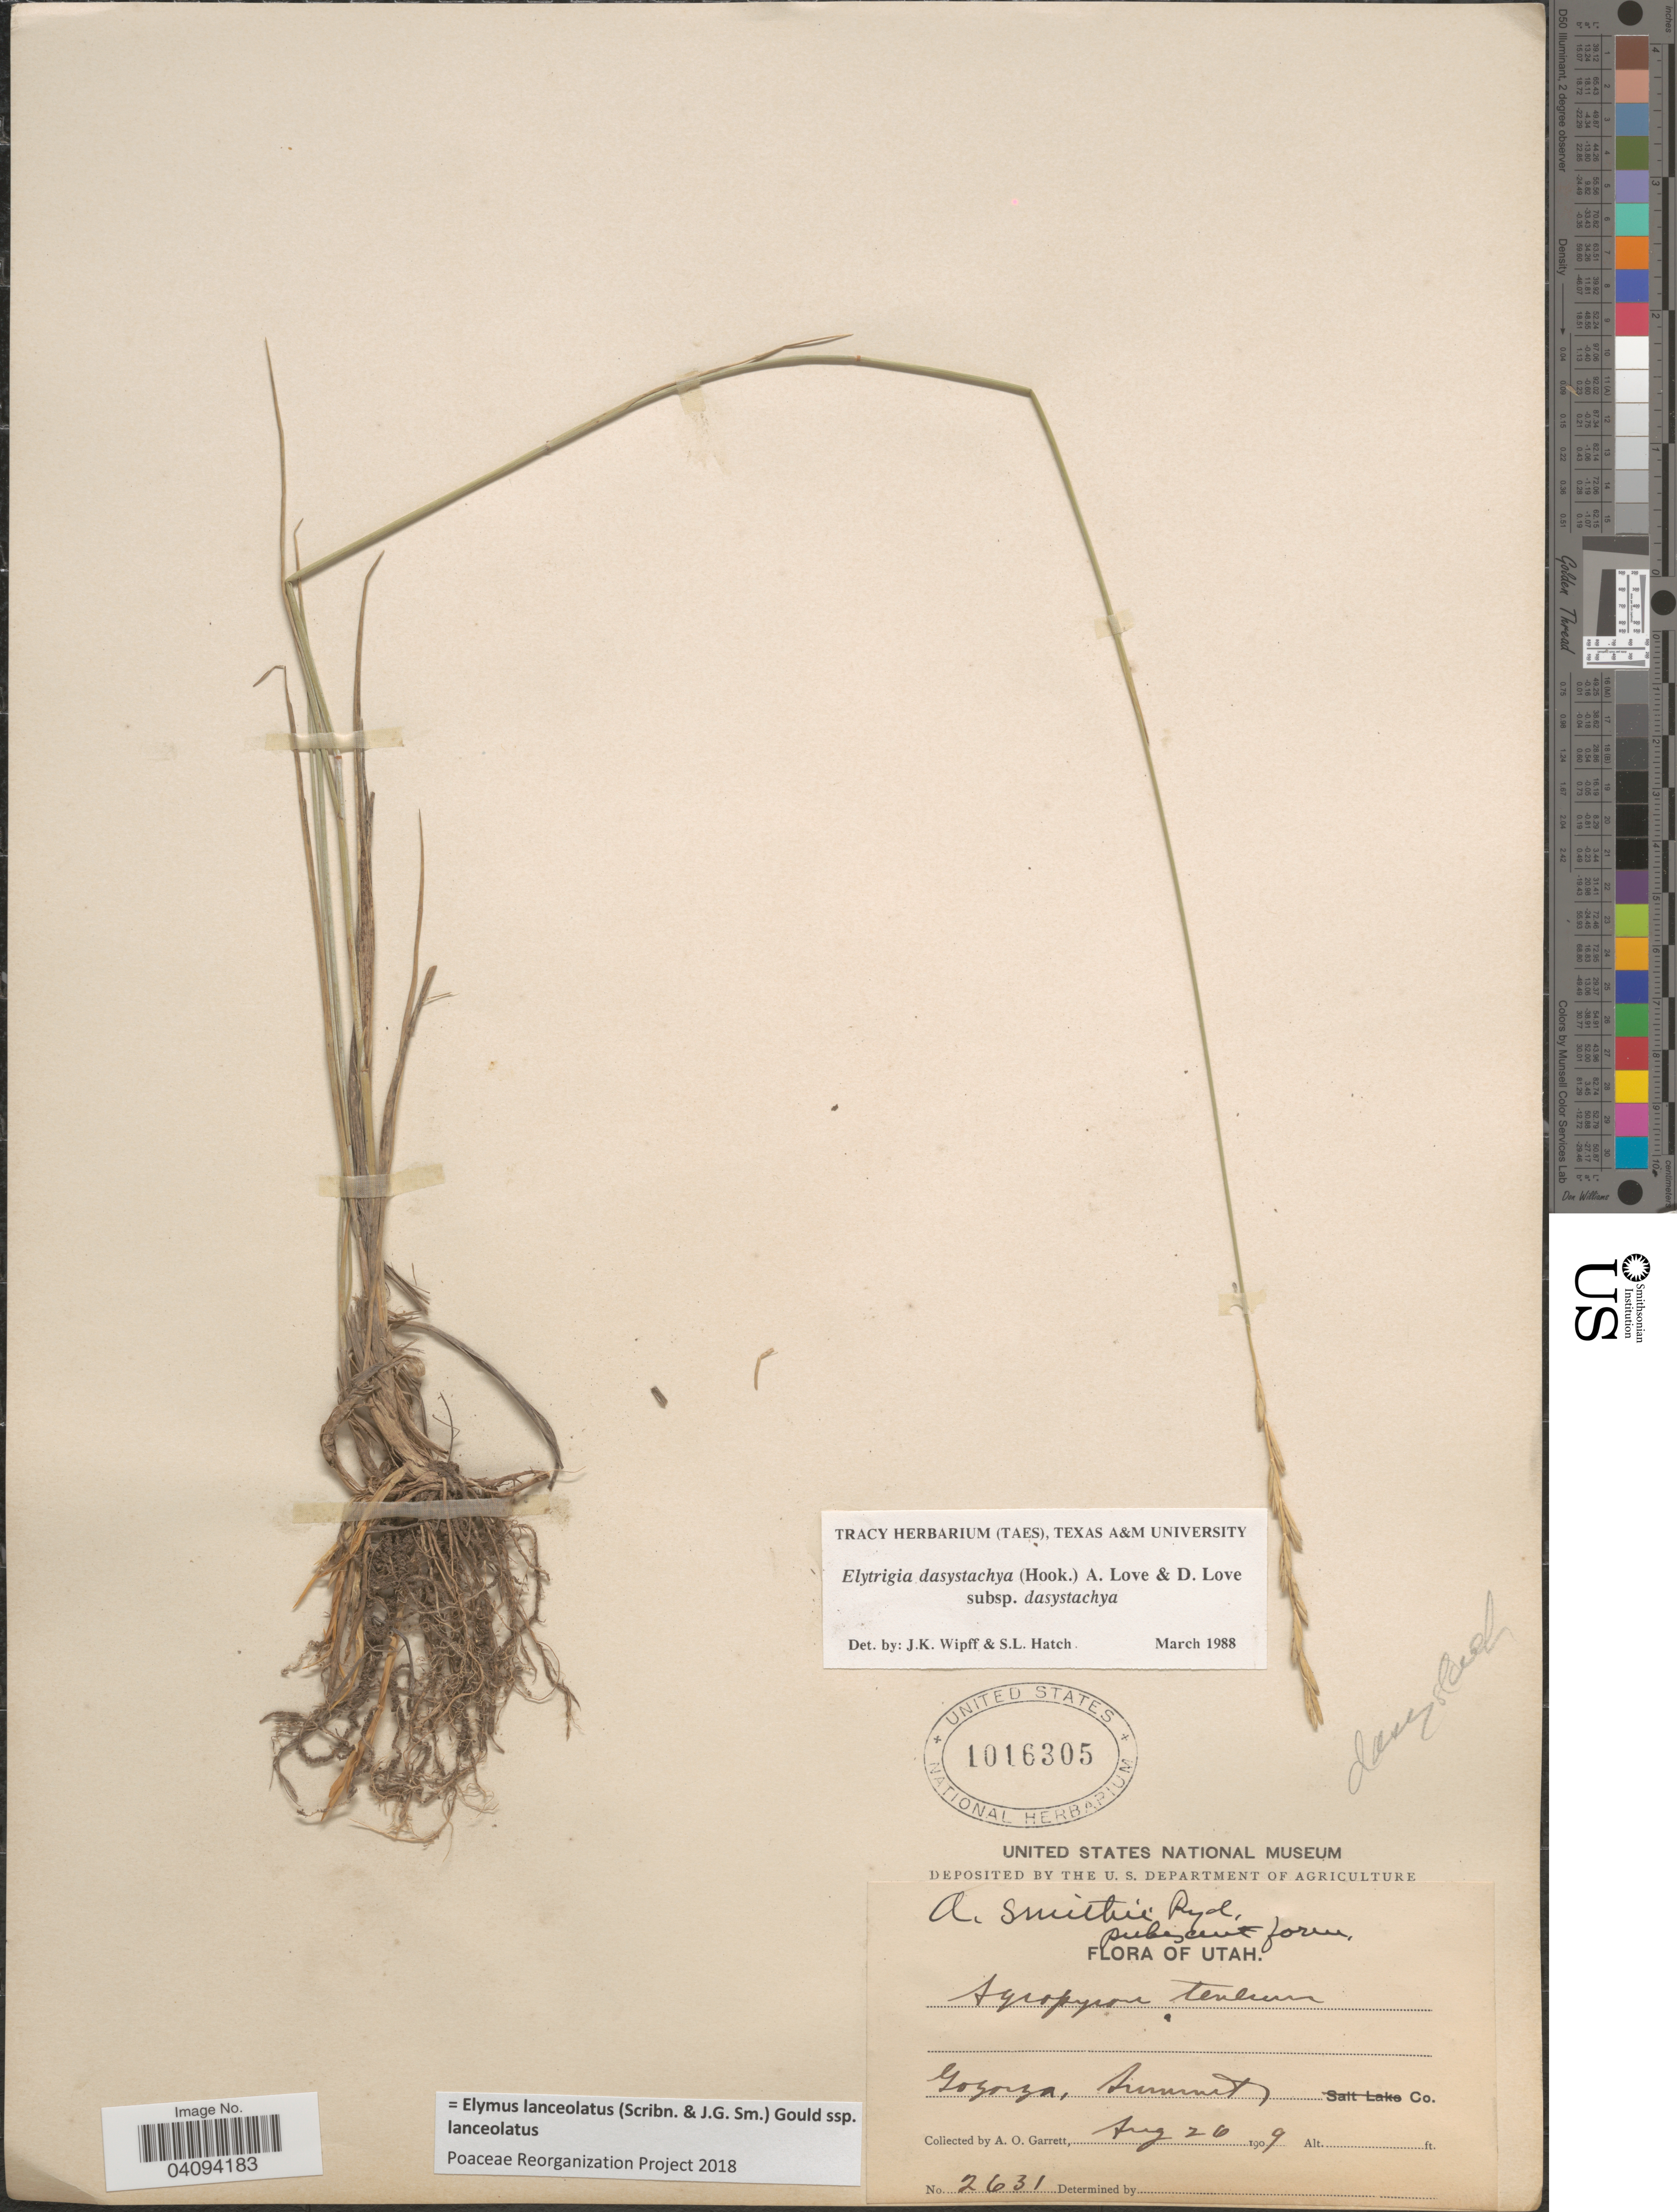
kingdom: Plantae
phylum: Tracheophyta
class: Liliopsida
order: Poales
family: Poaceae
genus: Elymus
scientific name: Elymus lanceolatus subsp. lanceolatus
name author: (Scribn. & J.G. Sm.) Gould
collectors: A. O. Garrett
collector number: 2631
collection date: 1909-08-26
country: United States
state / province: Utah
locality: Gorgoza, Summit Co.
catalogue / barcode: US 1016305